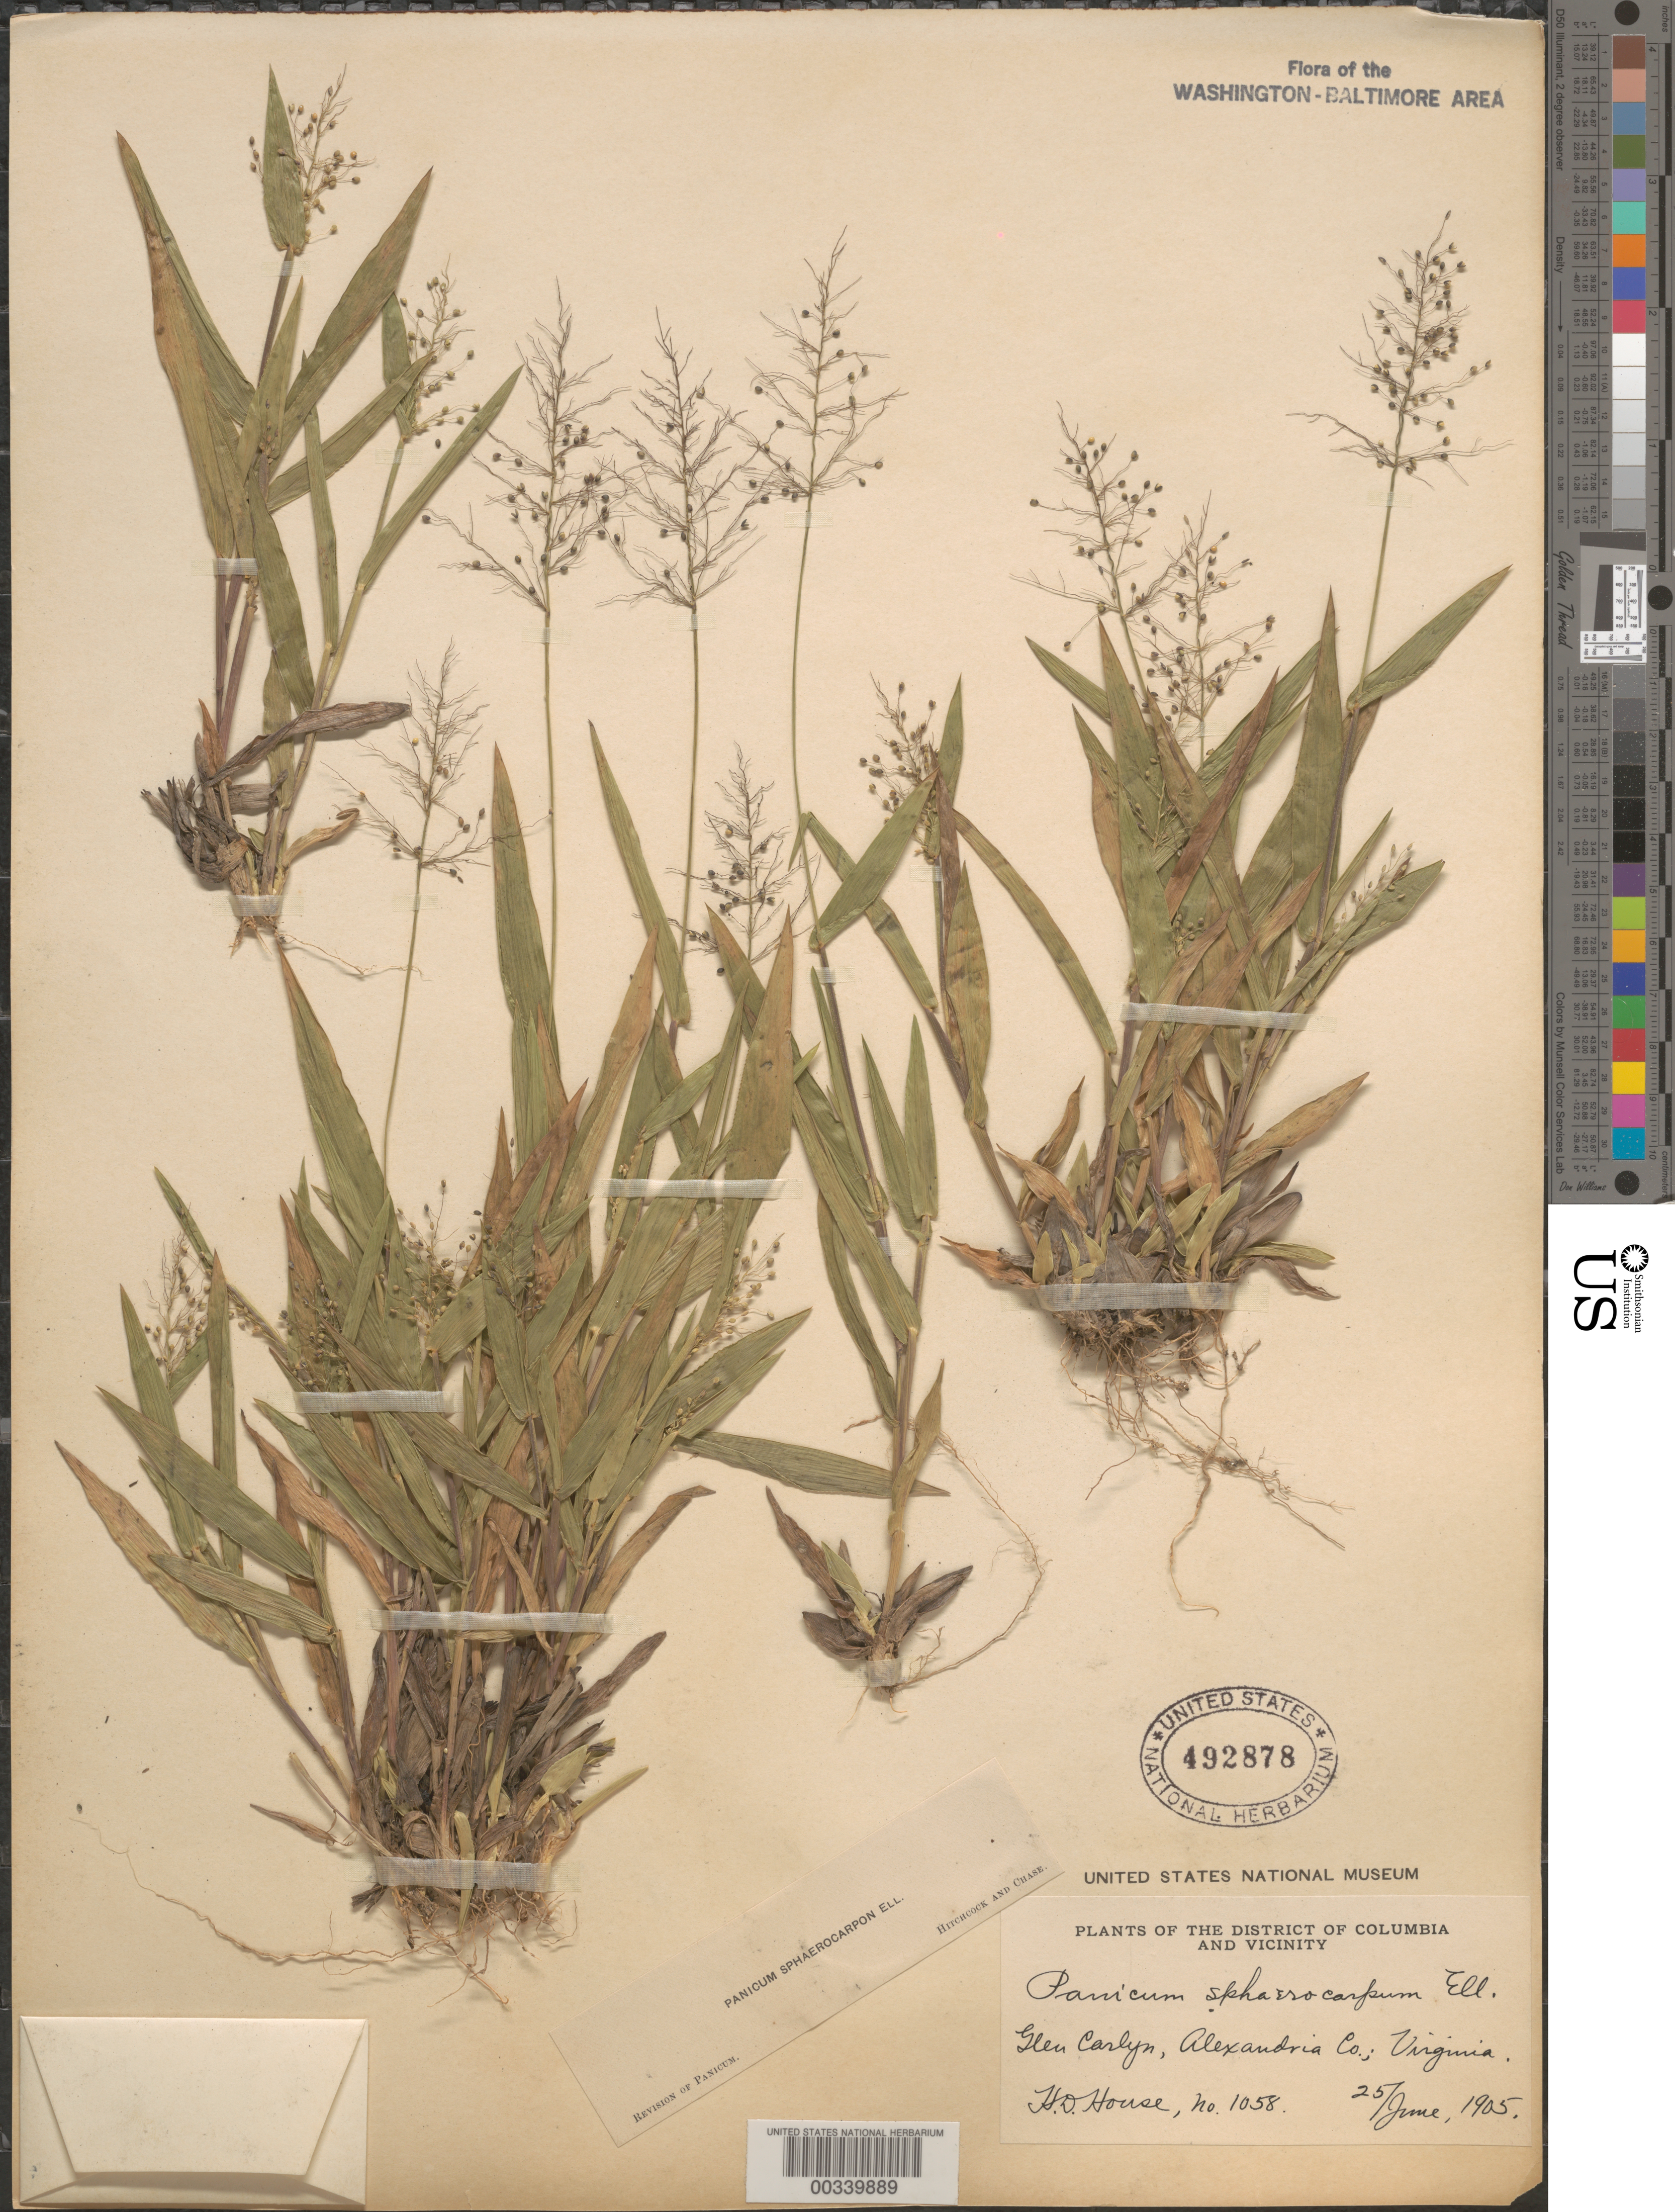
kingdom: Plantae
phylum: Tracheophyta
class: Liliopsida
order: Poales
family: Poaceae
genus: Dichanthelium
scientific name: Dichanthelium sphaerocarpon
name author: (Elliott) Gould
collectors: H. D. House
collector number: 1058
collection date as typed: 25 Jun 1905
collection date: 1905-06-25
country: United States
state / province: Virginia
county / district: Arlington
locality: Glen Carlyn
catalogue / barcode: US 492878